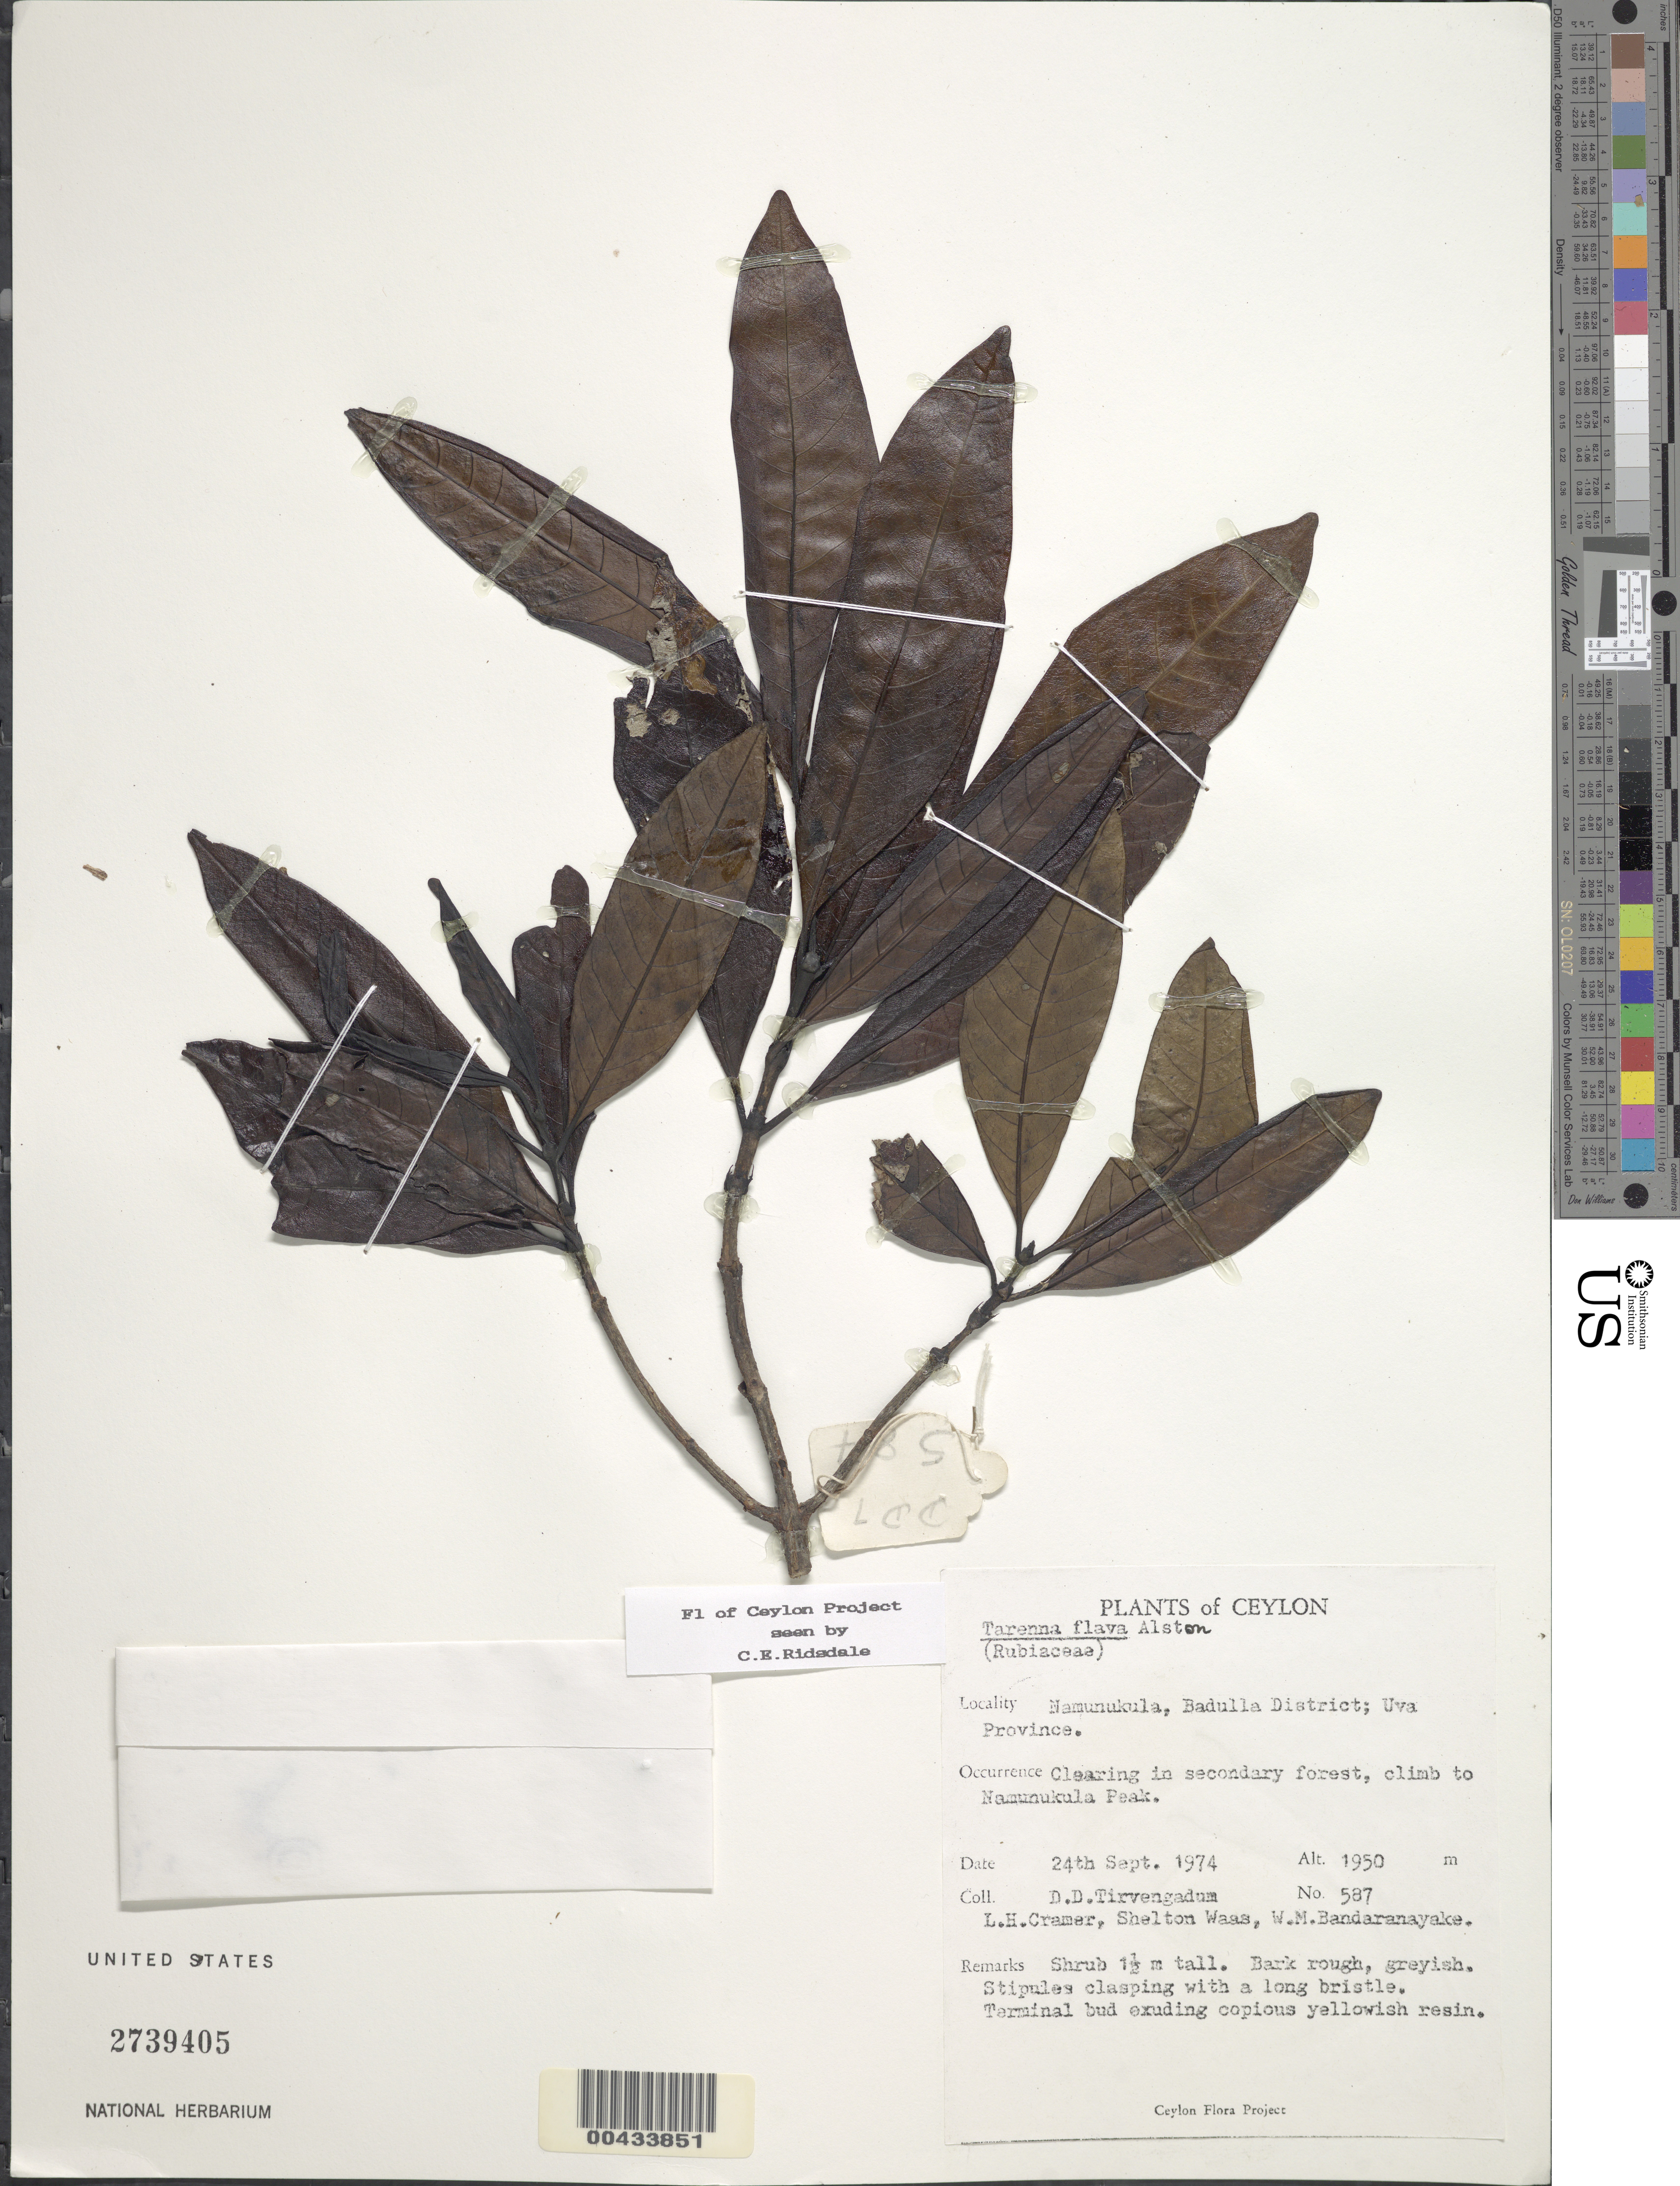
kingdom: Plantae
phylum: Tracheophyta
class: Magnoliopsida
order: Gentianales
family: Rubiaceae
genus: Tarenna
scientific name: Tarenna flava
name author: Alston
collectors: D. Tirvengadum, L. H. Cramer, S. Waas & W. Bandaranayake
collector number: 587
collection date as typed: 24 Sep 1974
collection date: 1974-09-24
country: Sri Lanka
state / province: Uva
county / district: Badulla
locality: Namunukula Kanda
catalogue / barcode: US 2739405